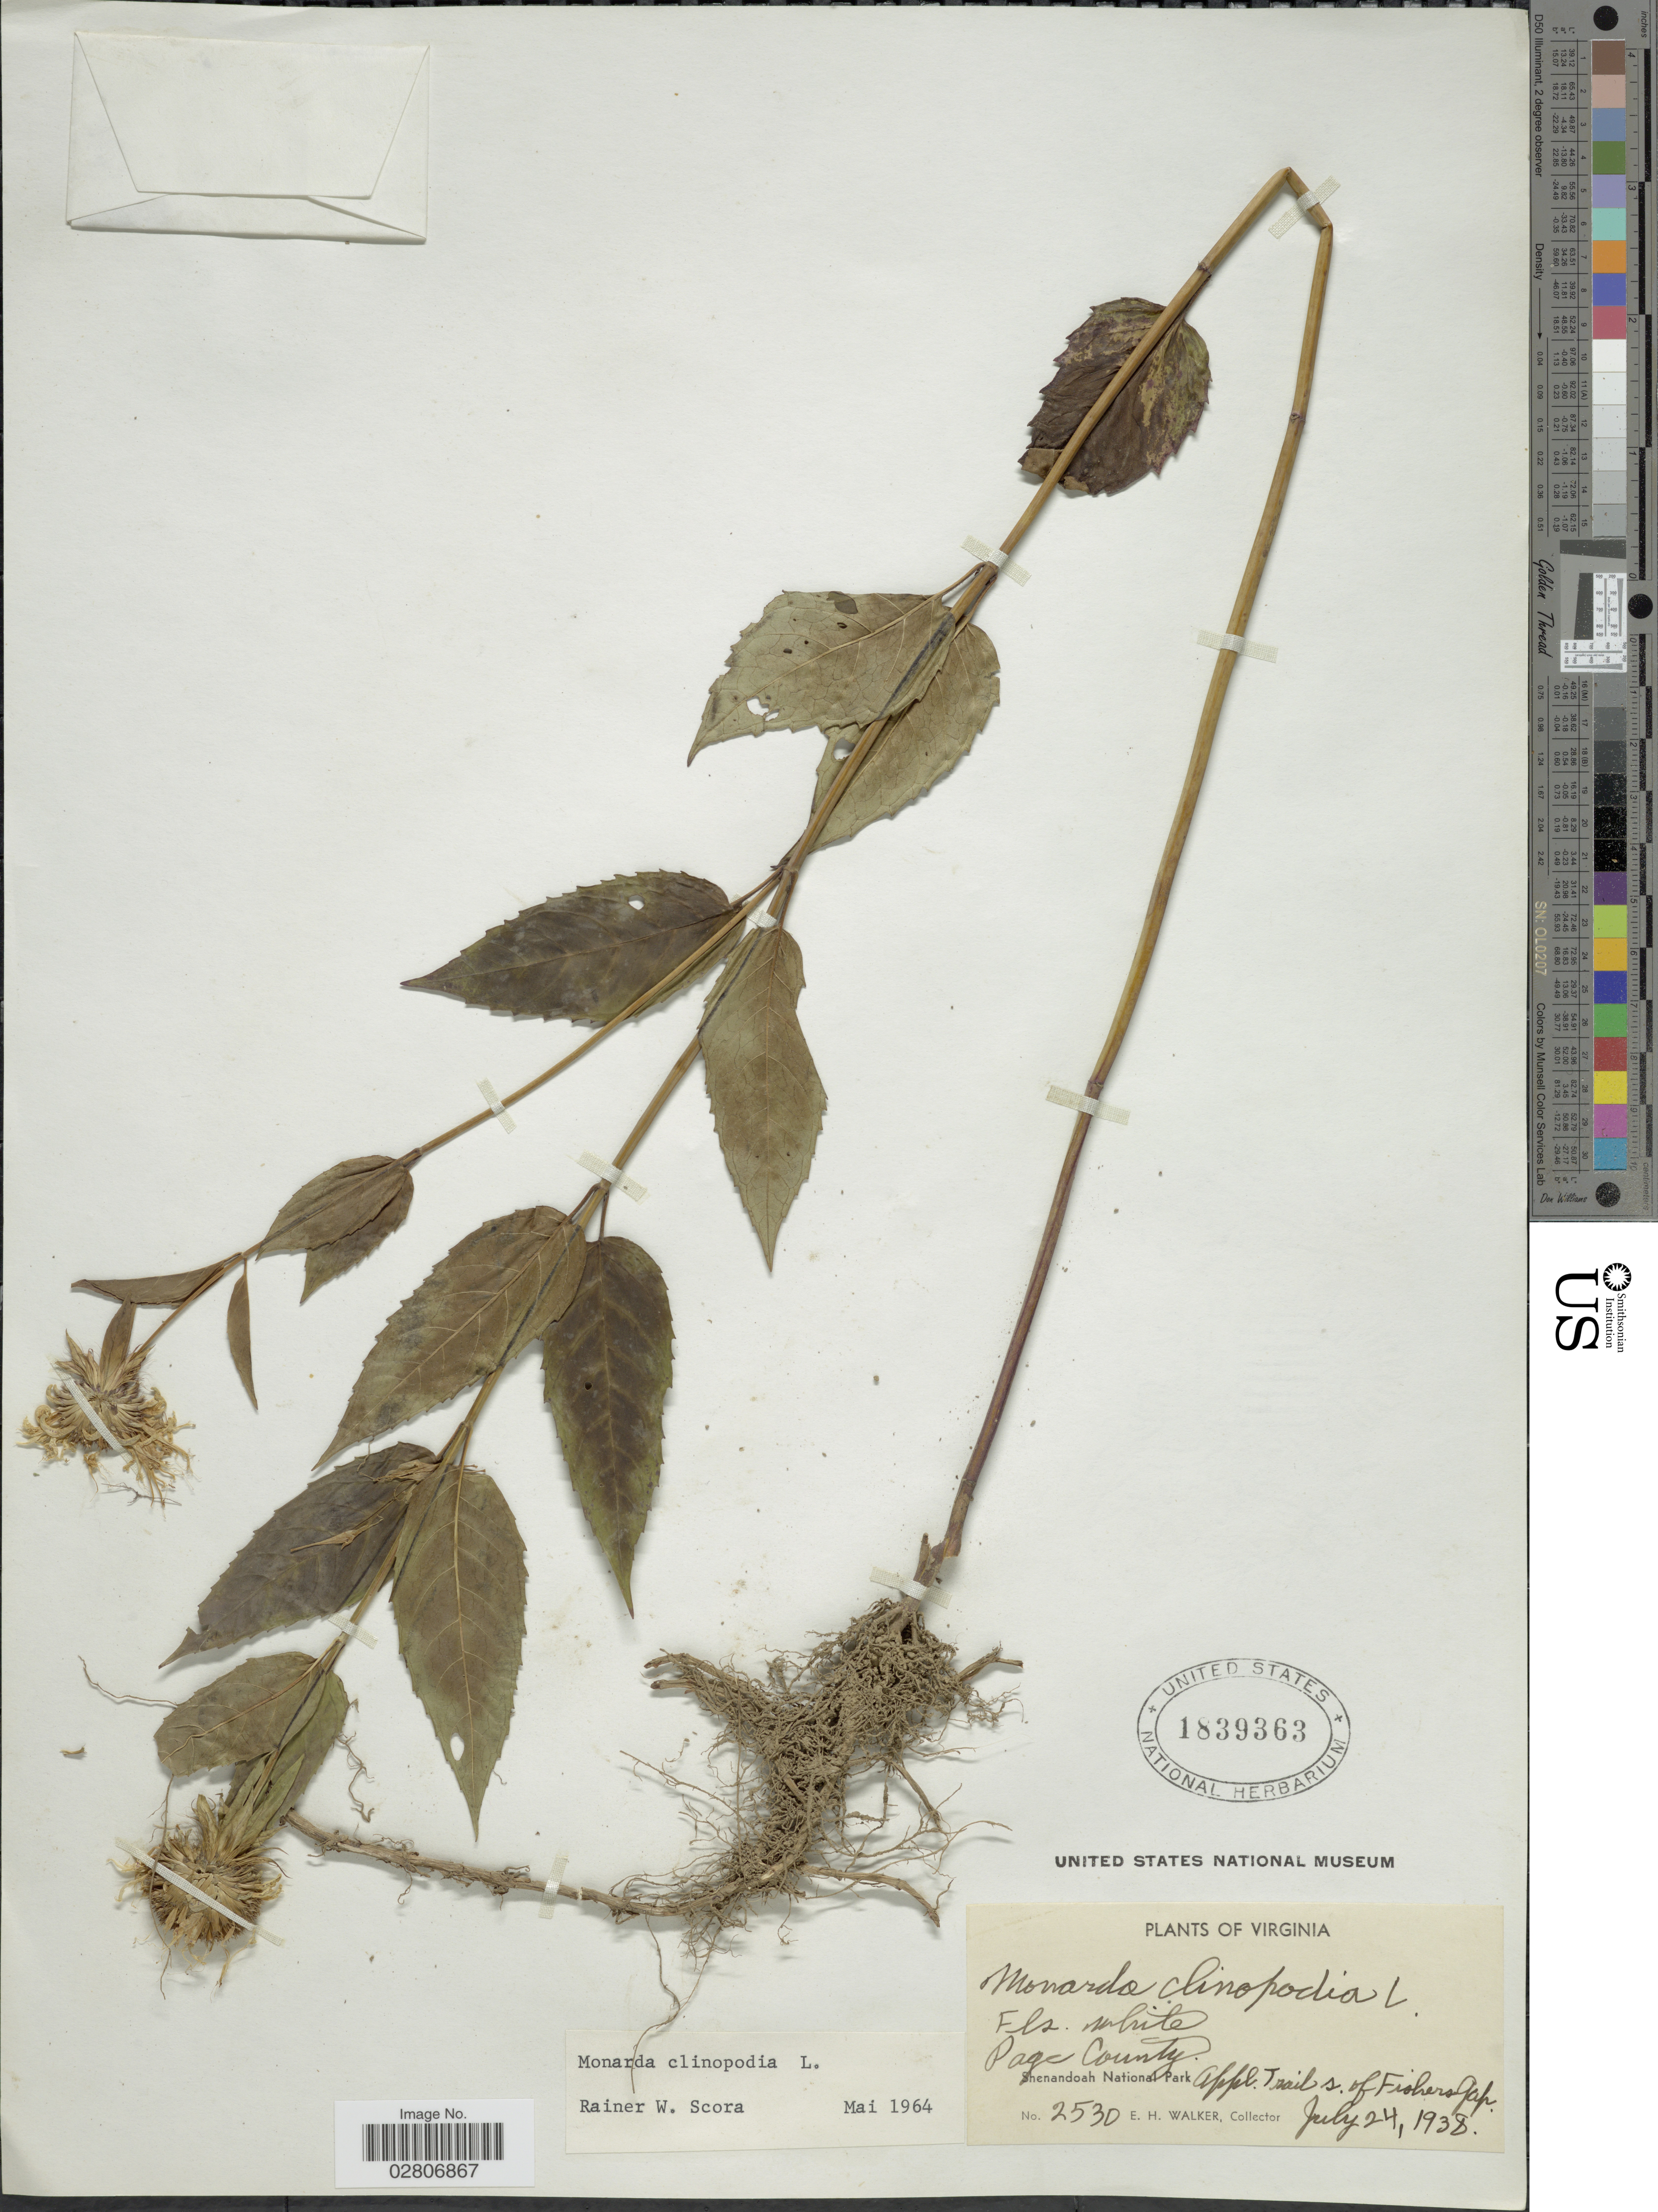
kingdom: Plantae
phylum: Tracheophyta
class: Magnoliopsida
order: Lamiales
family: Lamiaceae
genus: Monarda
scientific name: Monarda clinopodia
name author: L.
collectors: E. H. Walker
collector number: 2530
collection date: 1938-07-24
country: United States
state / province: Virginia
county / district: Page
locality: Shenandoah National Park. Appl. Trail s. of Fishers Gap.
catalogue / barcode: US 1839363